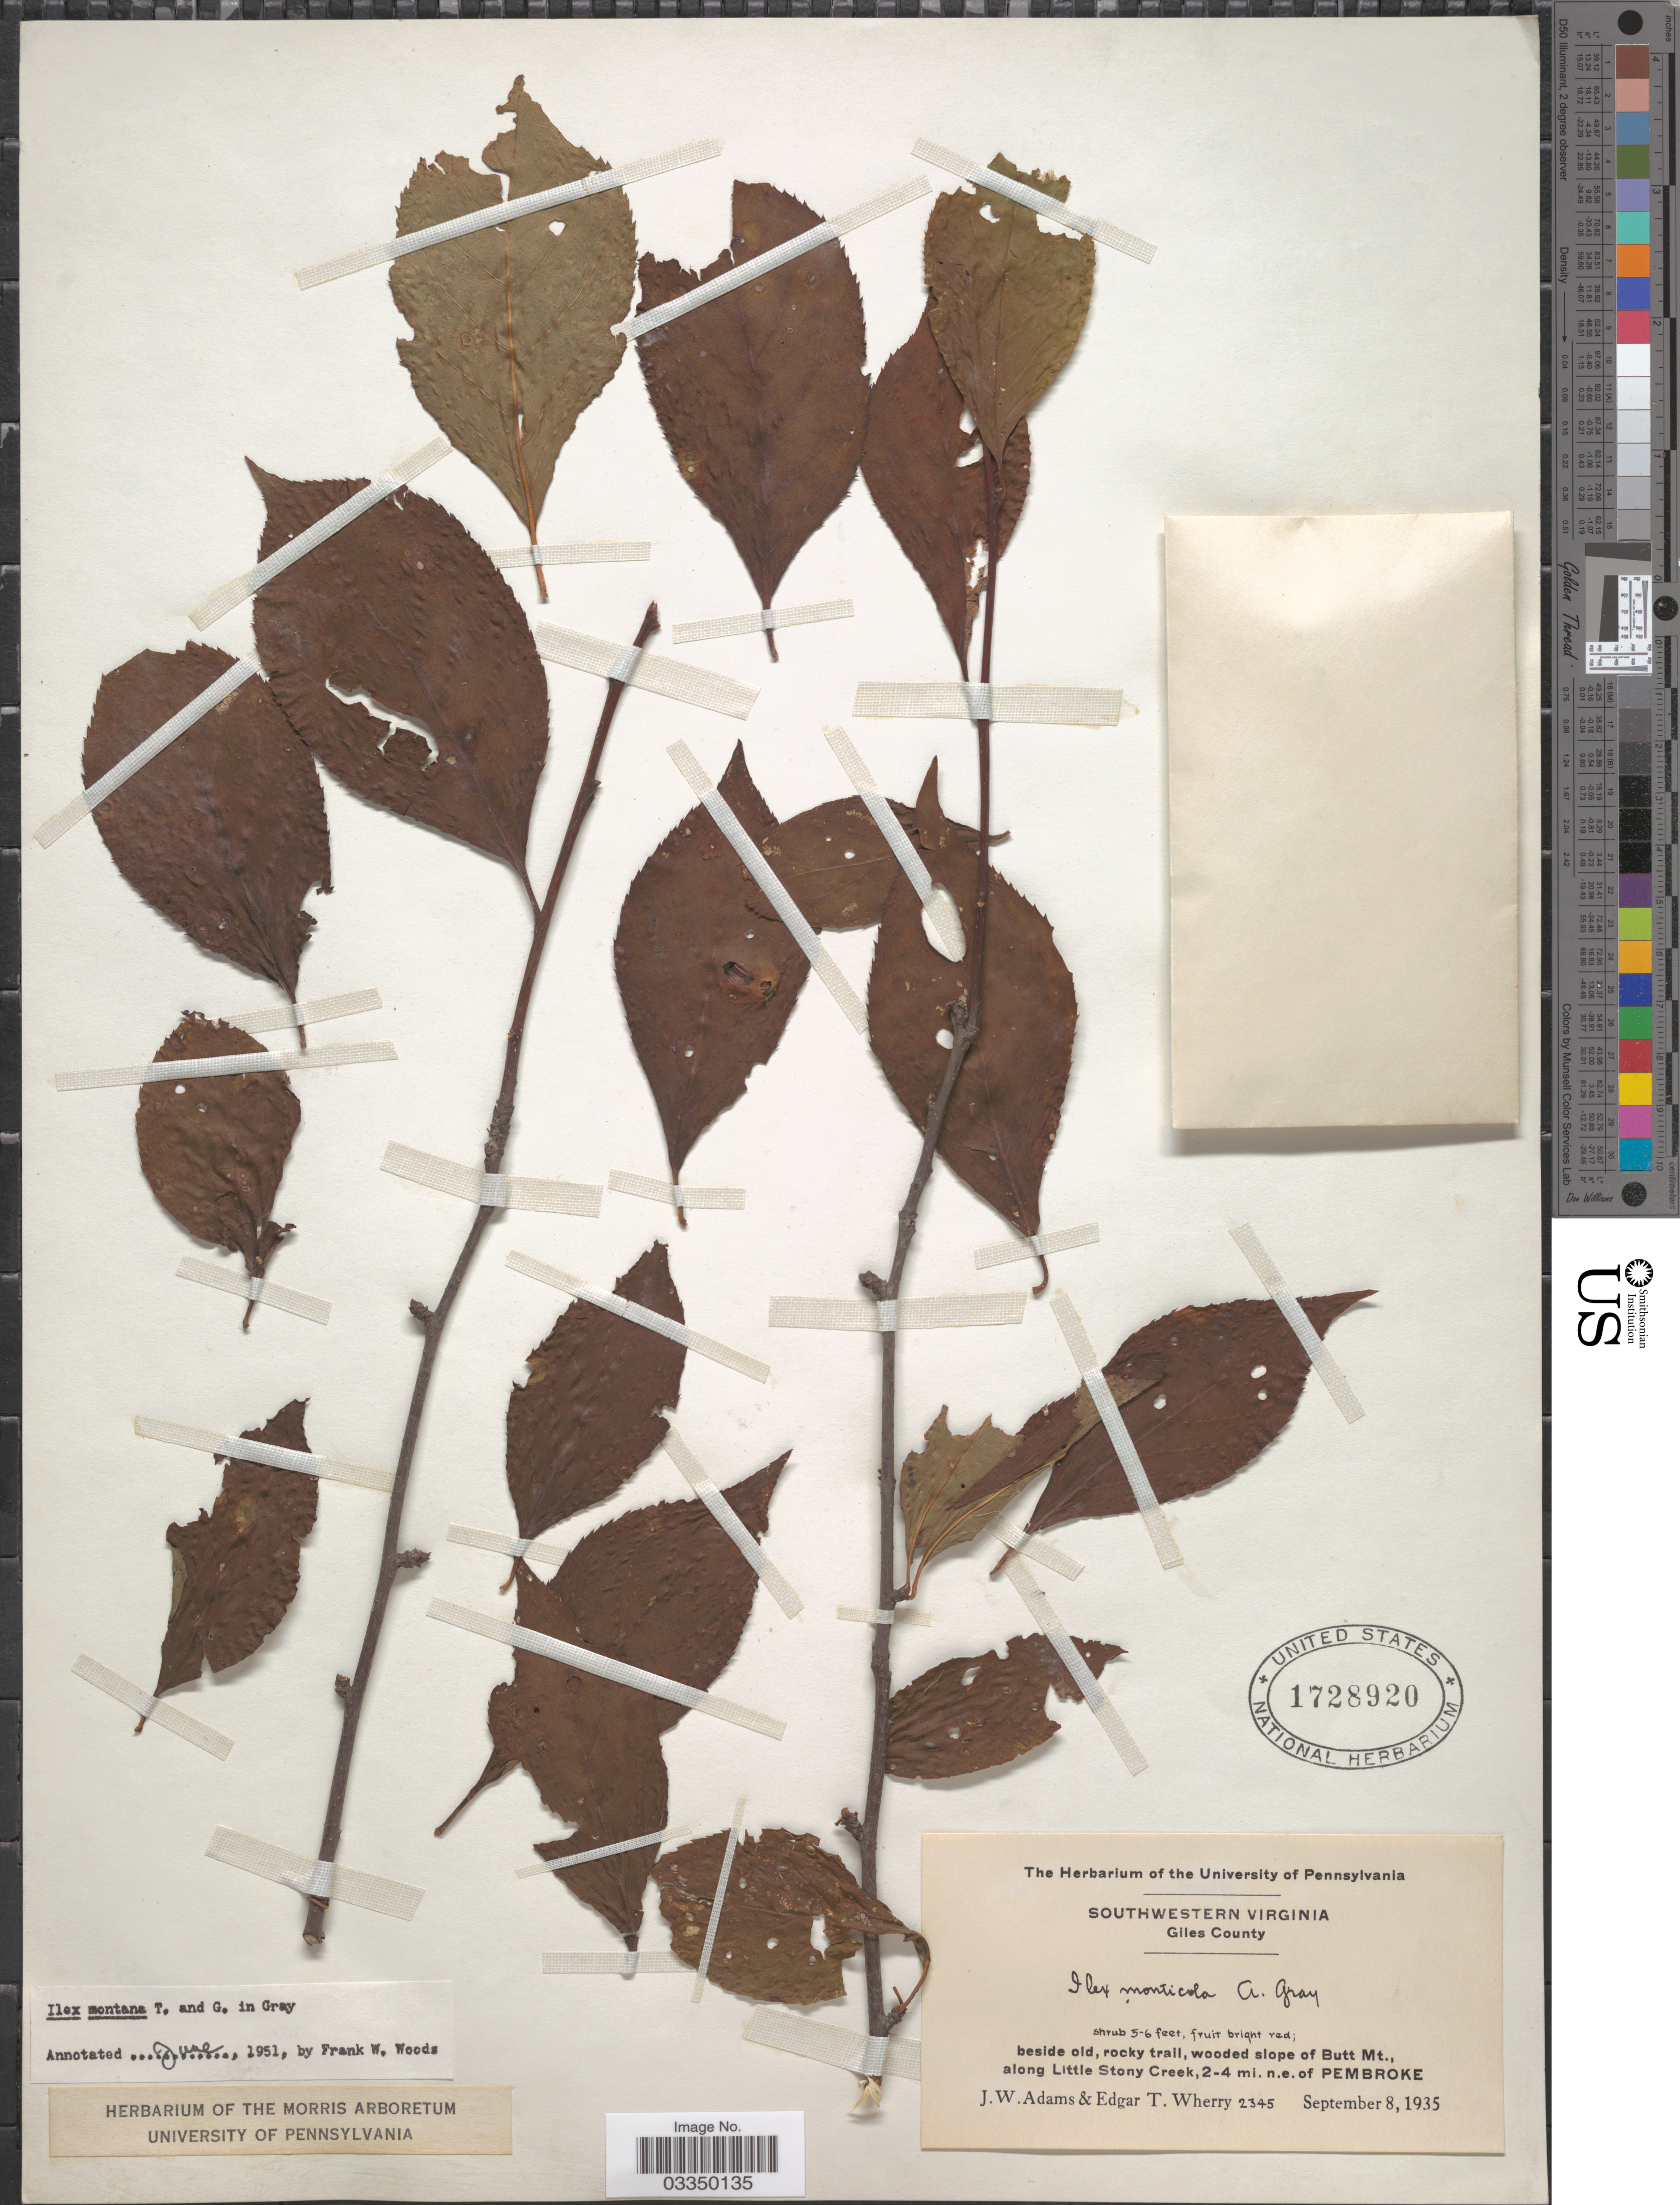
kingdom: Plantae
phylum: Tracheophyta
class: Magnoliopsida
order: Aquifoliales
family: Aquifoliaceae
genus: Ilex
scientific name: Ilex montana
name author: Torr. & A. Gray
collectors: J. Adams & E. T. Wherry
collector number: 2345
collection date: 1935-09-08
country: United States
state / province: Virginia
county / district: Giles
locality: Southwestern Virginia. Giles County. Wooded slope of Butt Mt., along Little Stony Creek, 2-4 mi. n.e. of Pembroke.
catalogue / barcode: US 1728920